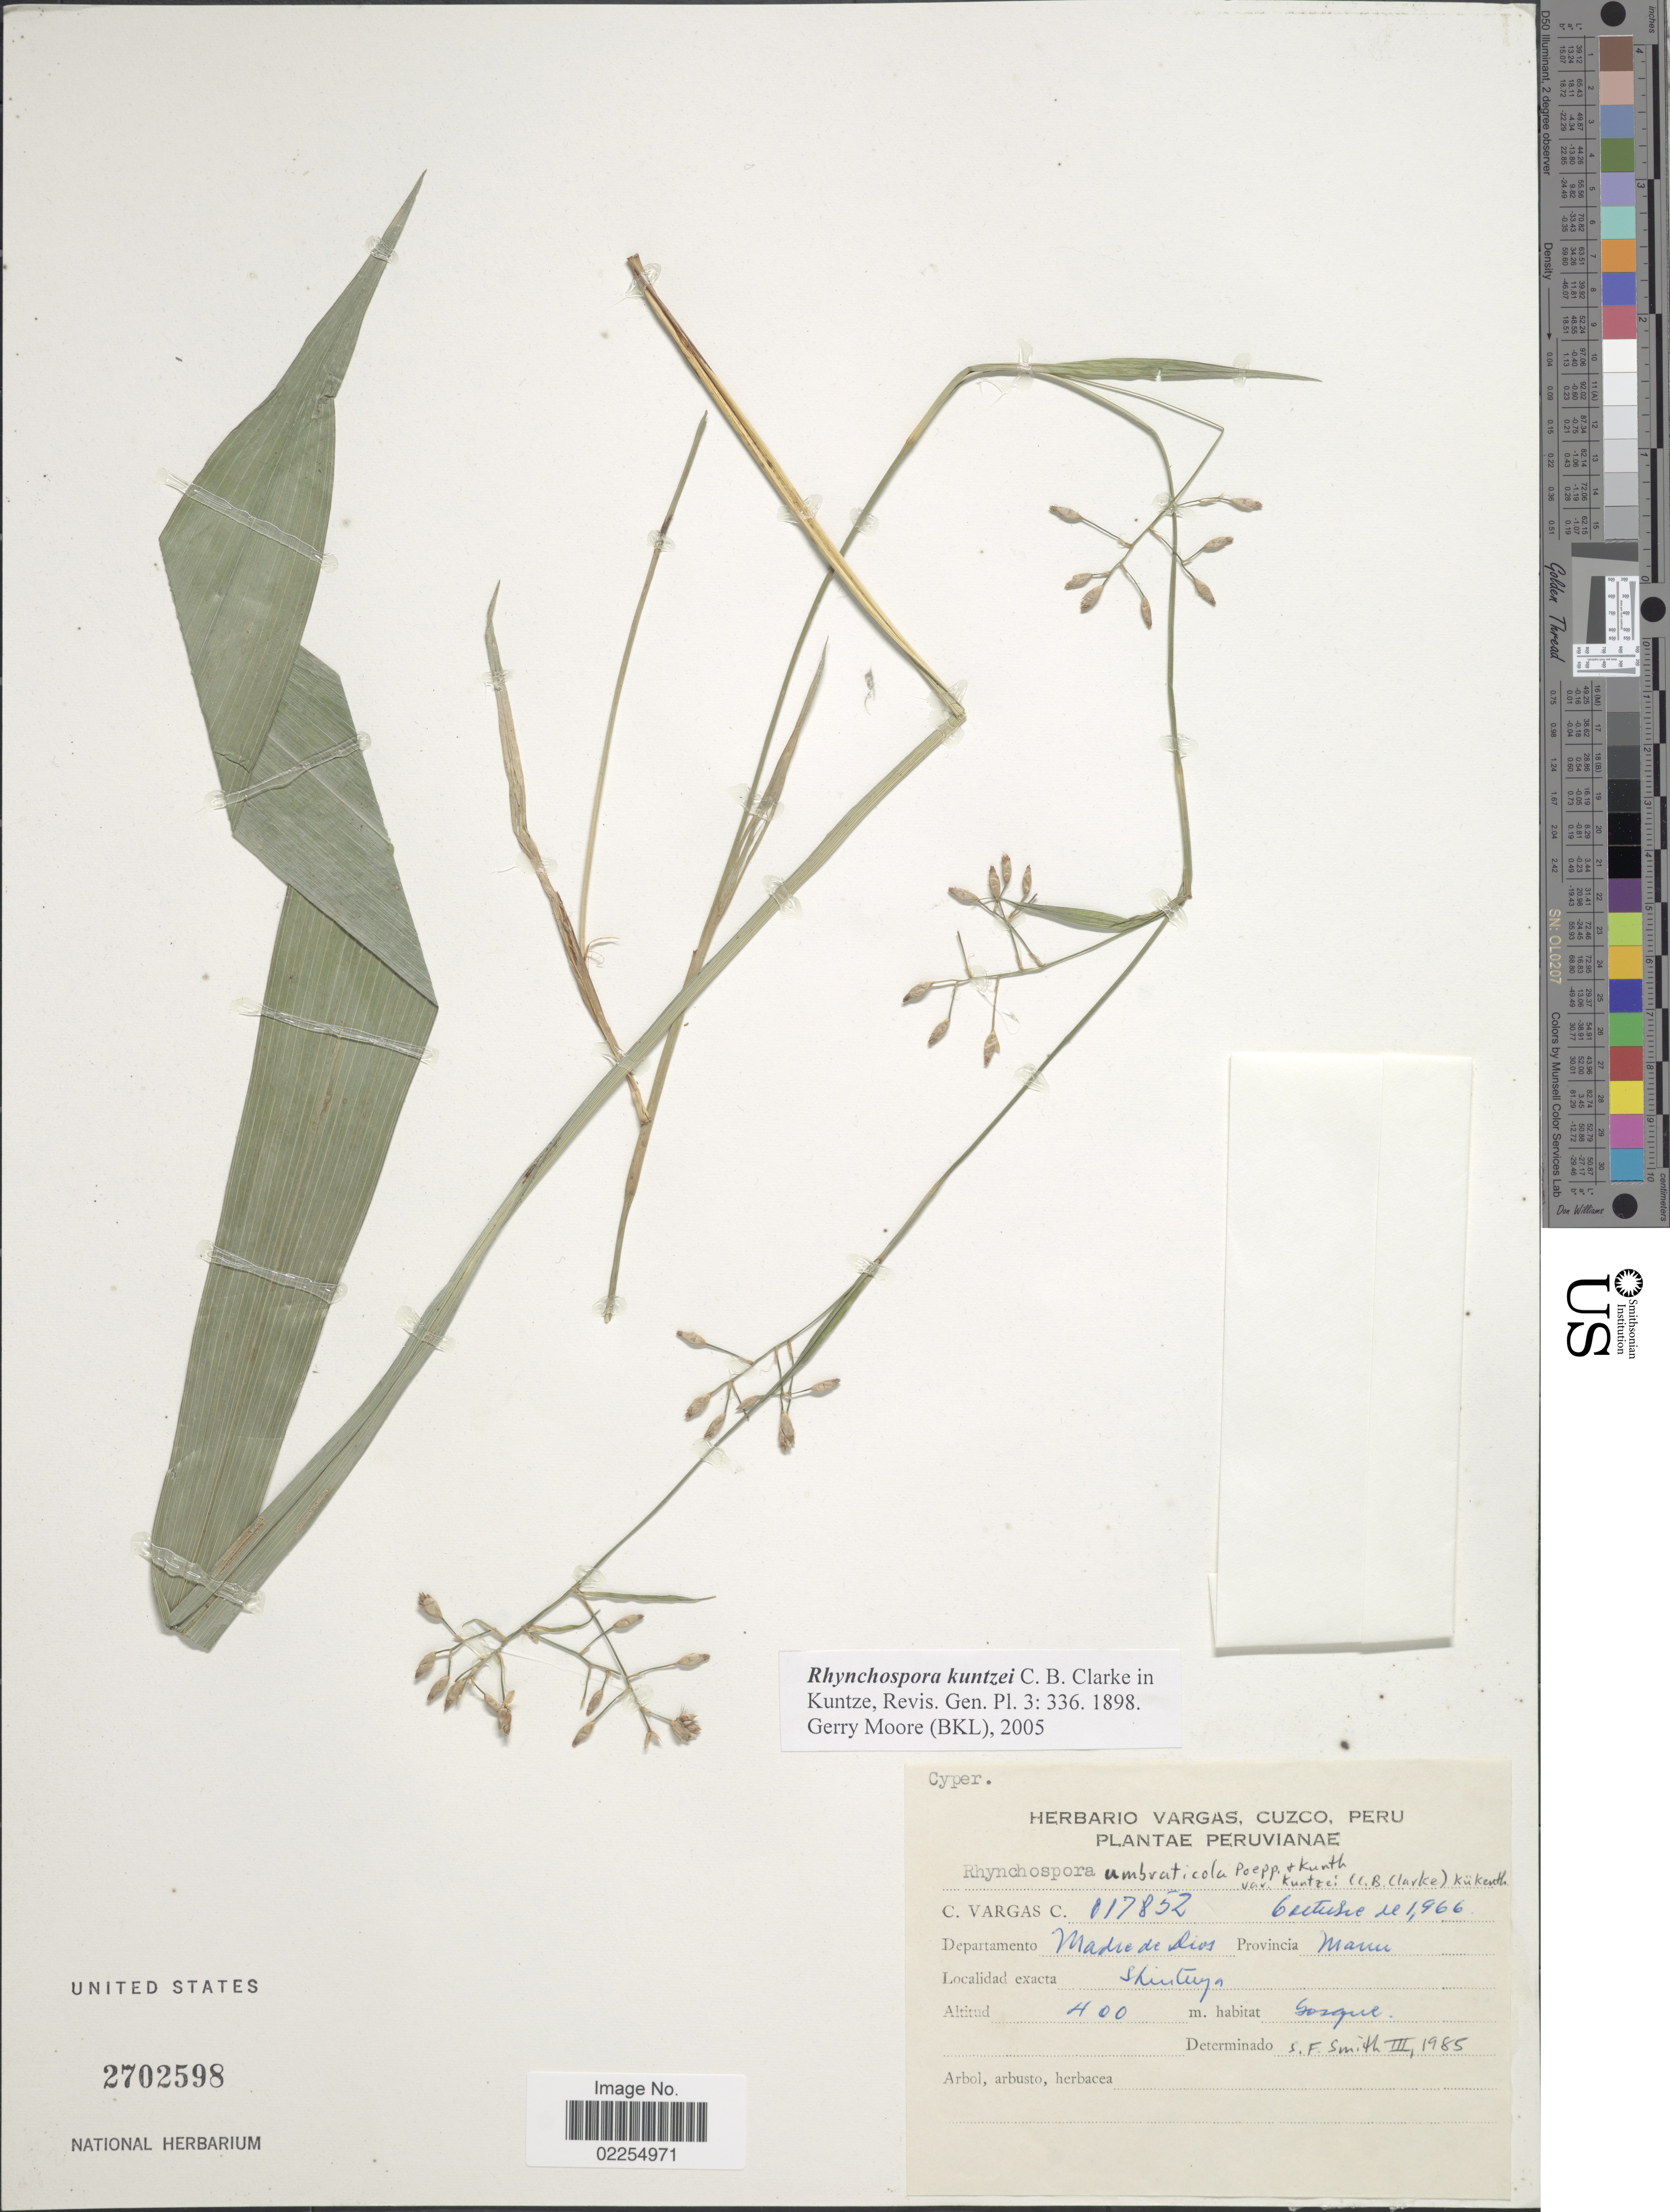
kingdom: Plantae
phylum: Tracheophyta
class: Liliopsida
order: Poales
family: Cyperaceae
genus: Rhynchospora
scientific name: Rhynchospora kuntzei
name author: C.B. Clarke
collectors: C. Vargas Calderón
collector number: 117852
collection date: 1966-10-06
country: Peru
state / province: Madre de Dios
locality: Provincia Manu, Shintuya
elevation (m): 400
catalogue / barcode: US 2702598